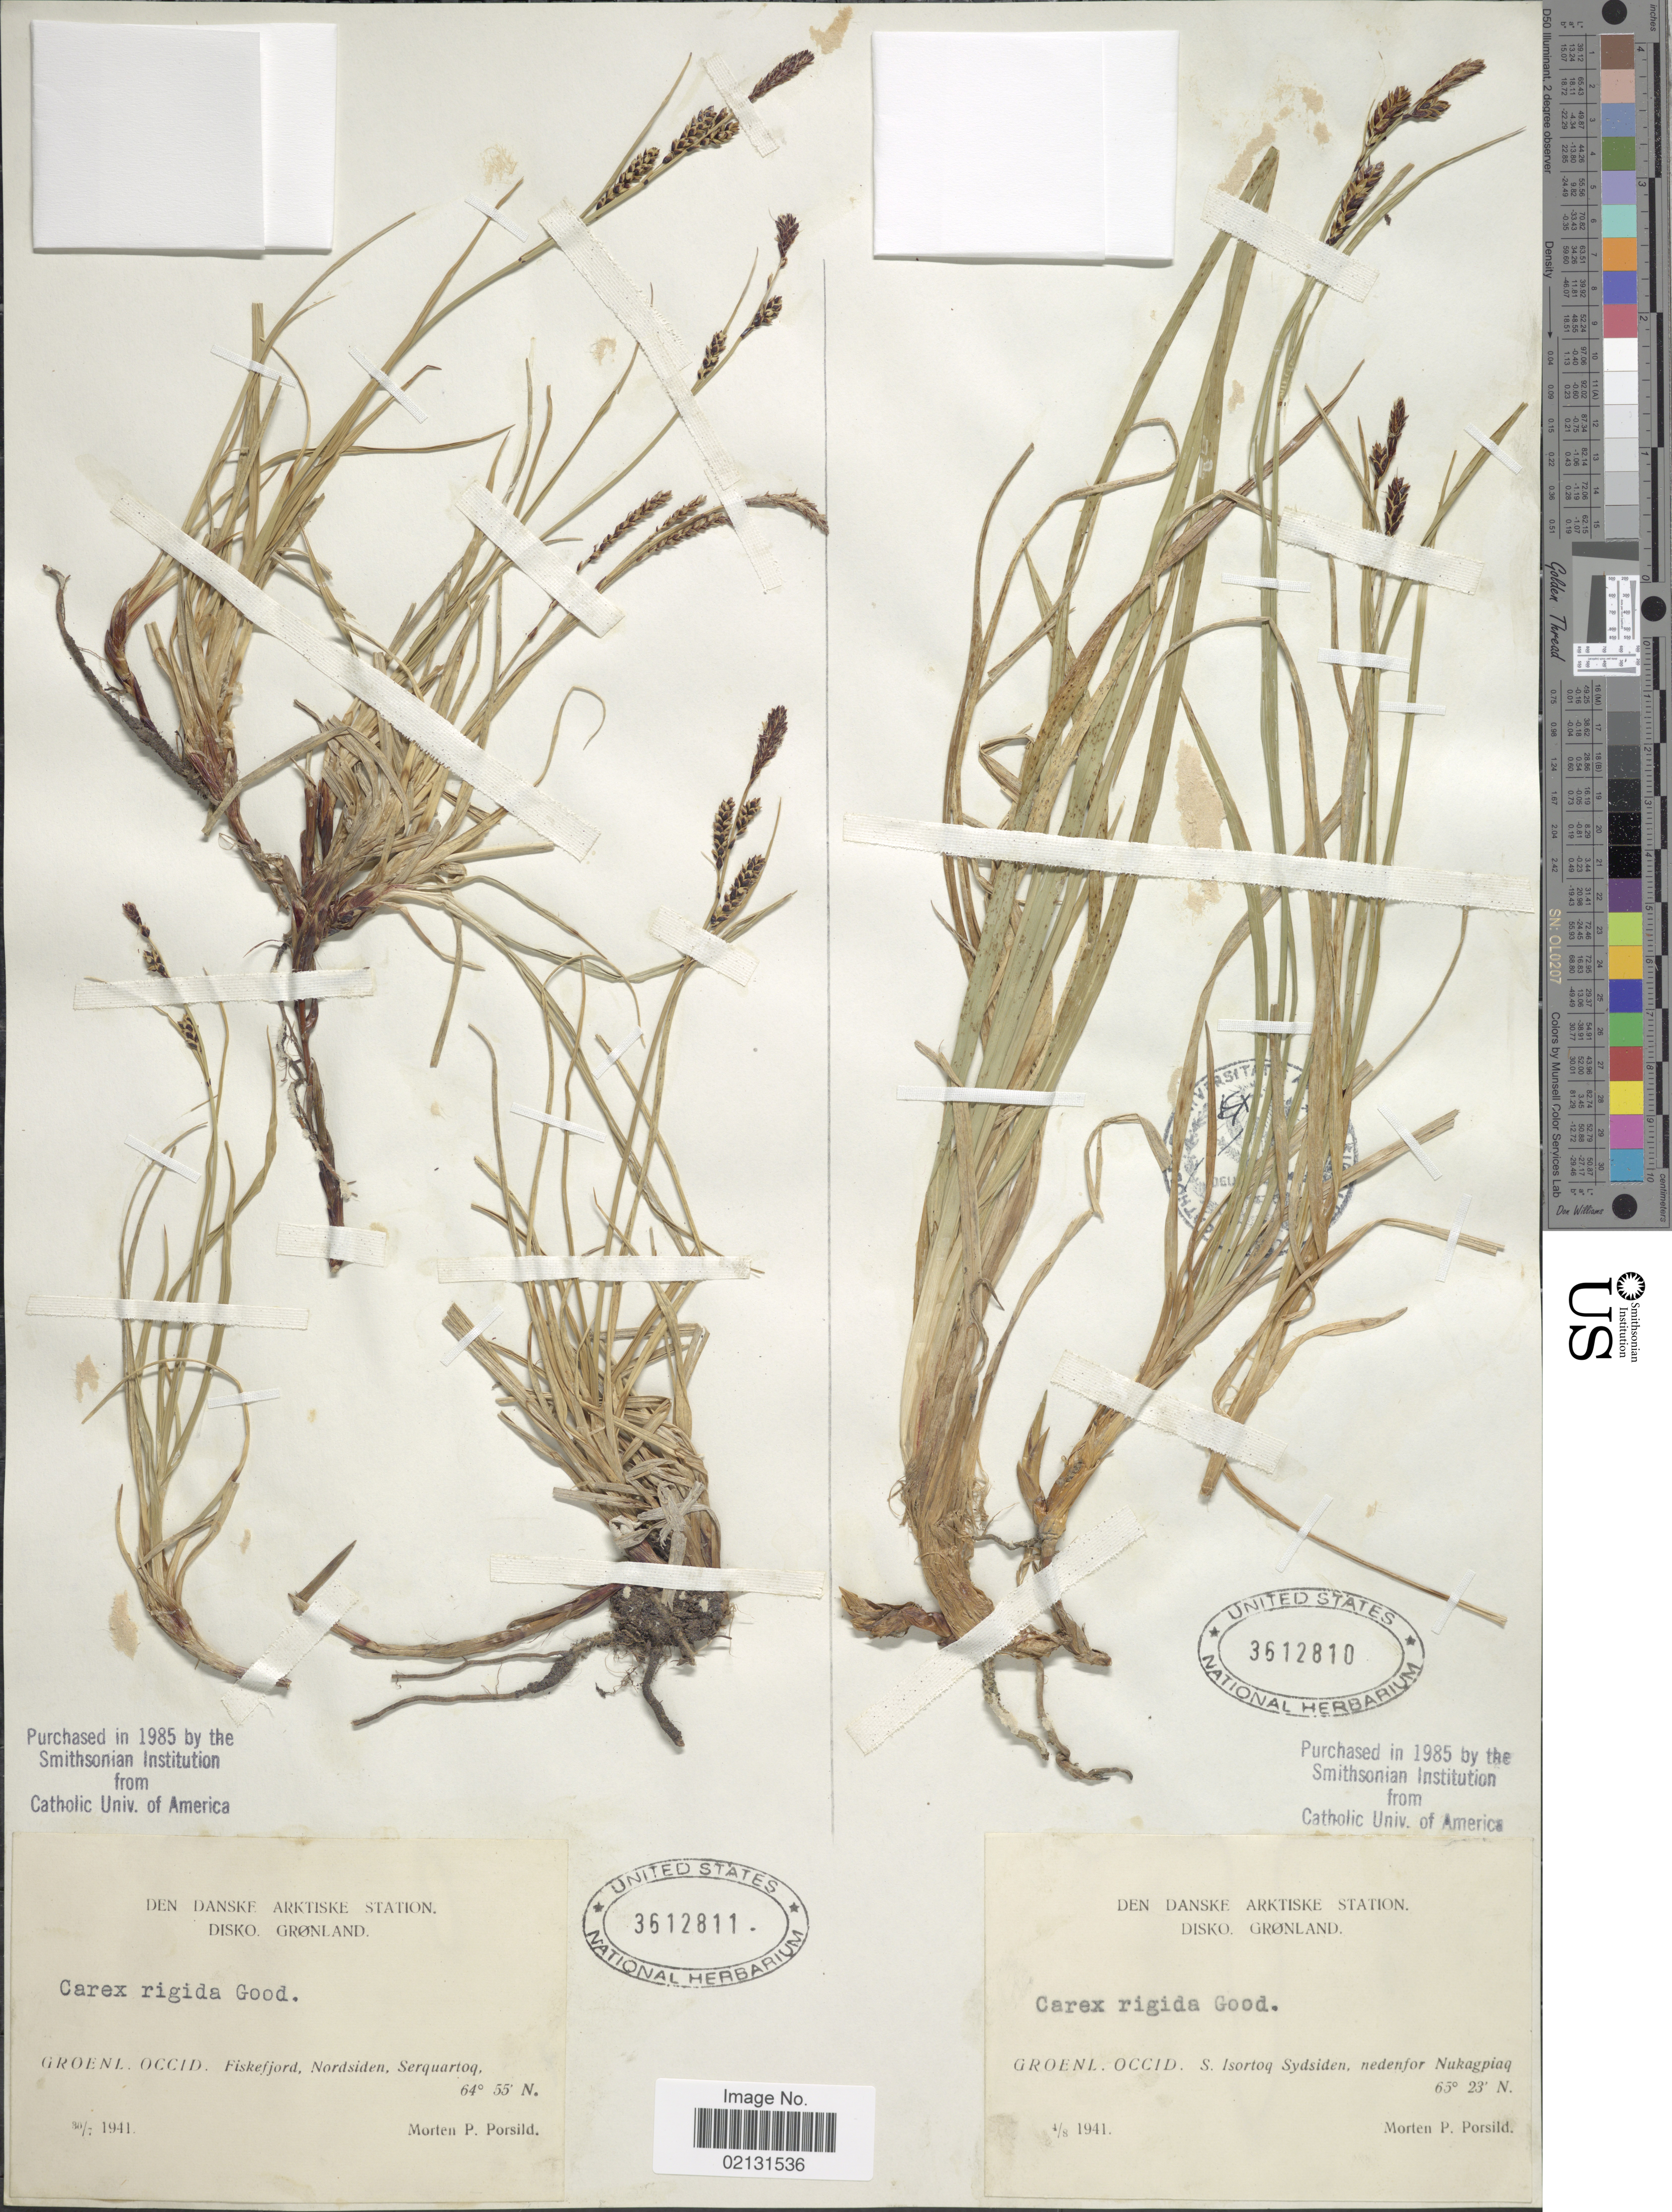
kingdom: Plantae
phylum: Tracheophyta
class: Liliopsida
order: Poales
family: Cyperaceae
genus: Carex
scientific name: Carex bigelowii subsp. bigelowii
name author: Torr. ex Schwein.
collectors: M. P. Porsild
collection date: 1941-07-30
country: Greenland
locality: Den Danske Arktiske Station, Disko. Grønland, Groenl. occid. Fiskefjord, Nordsiden, Serquartoq.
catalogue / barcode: US 3612811